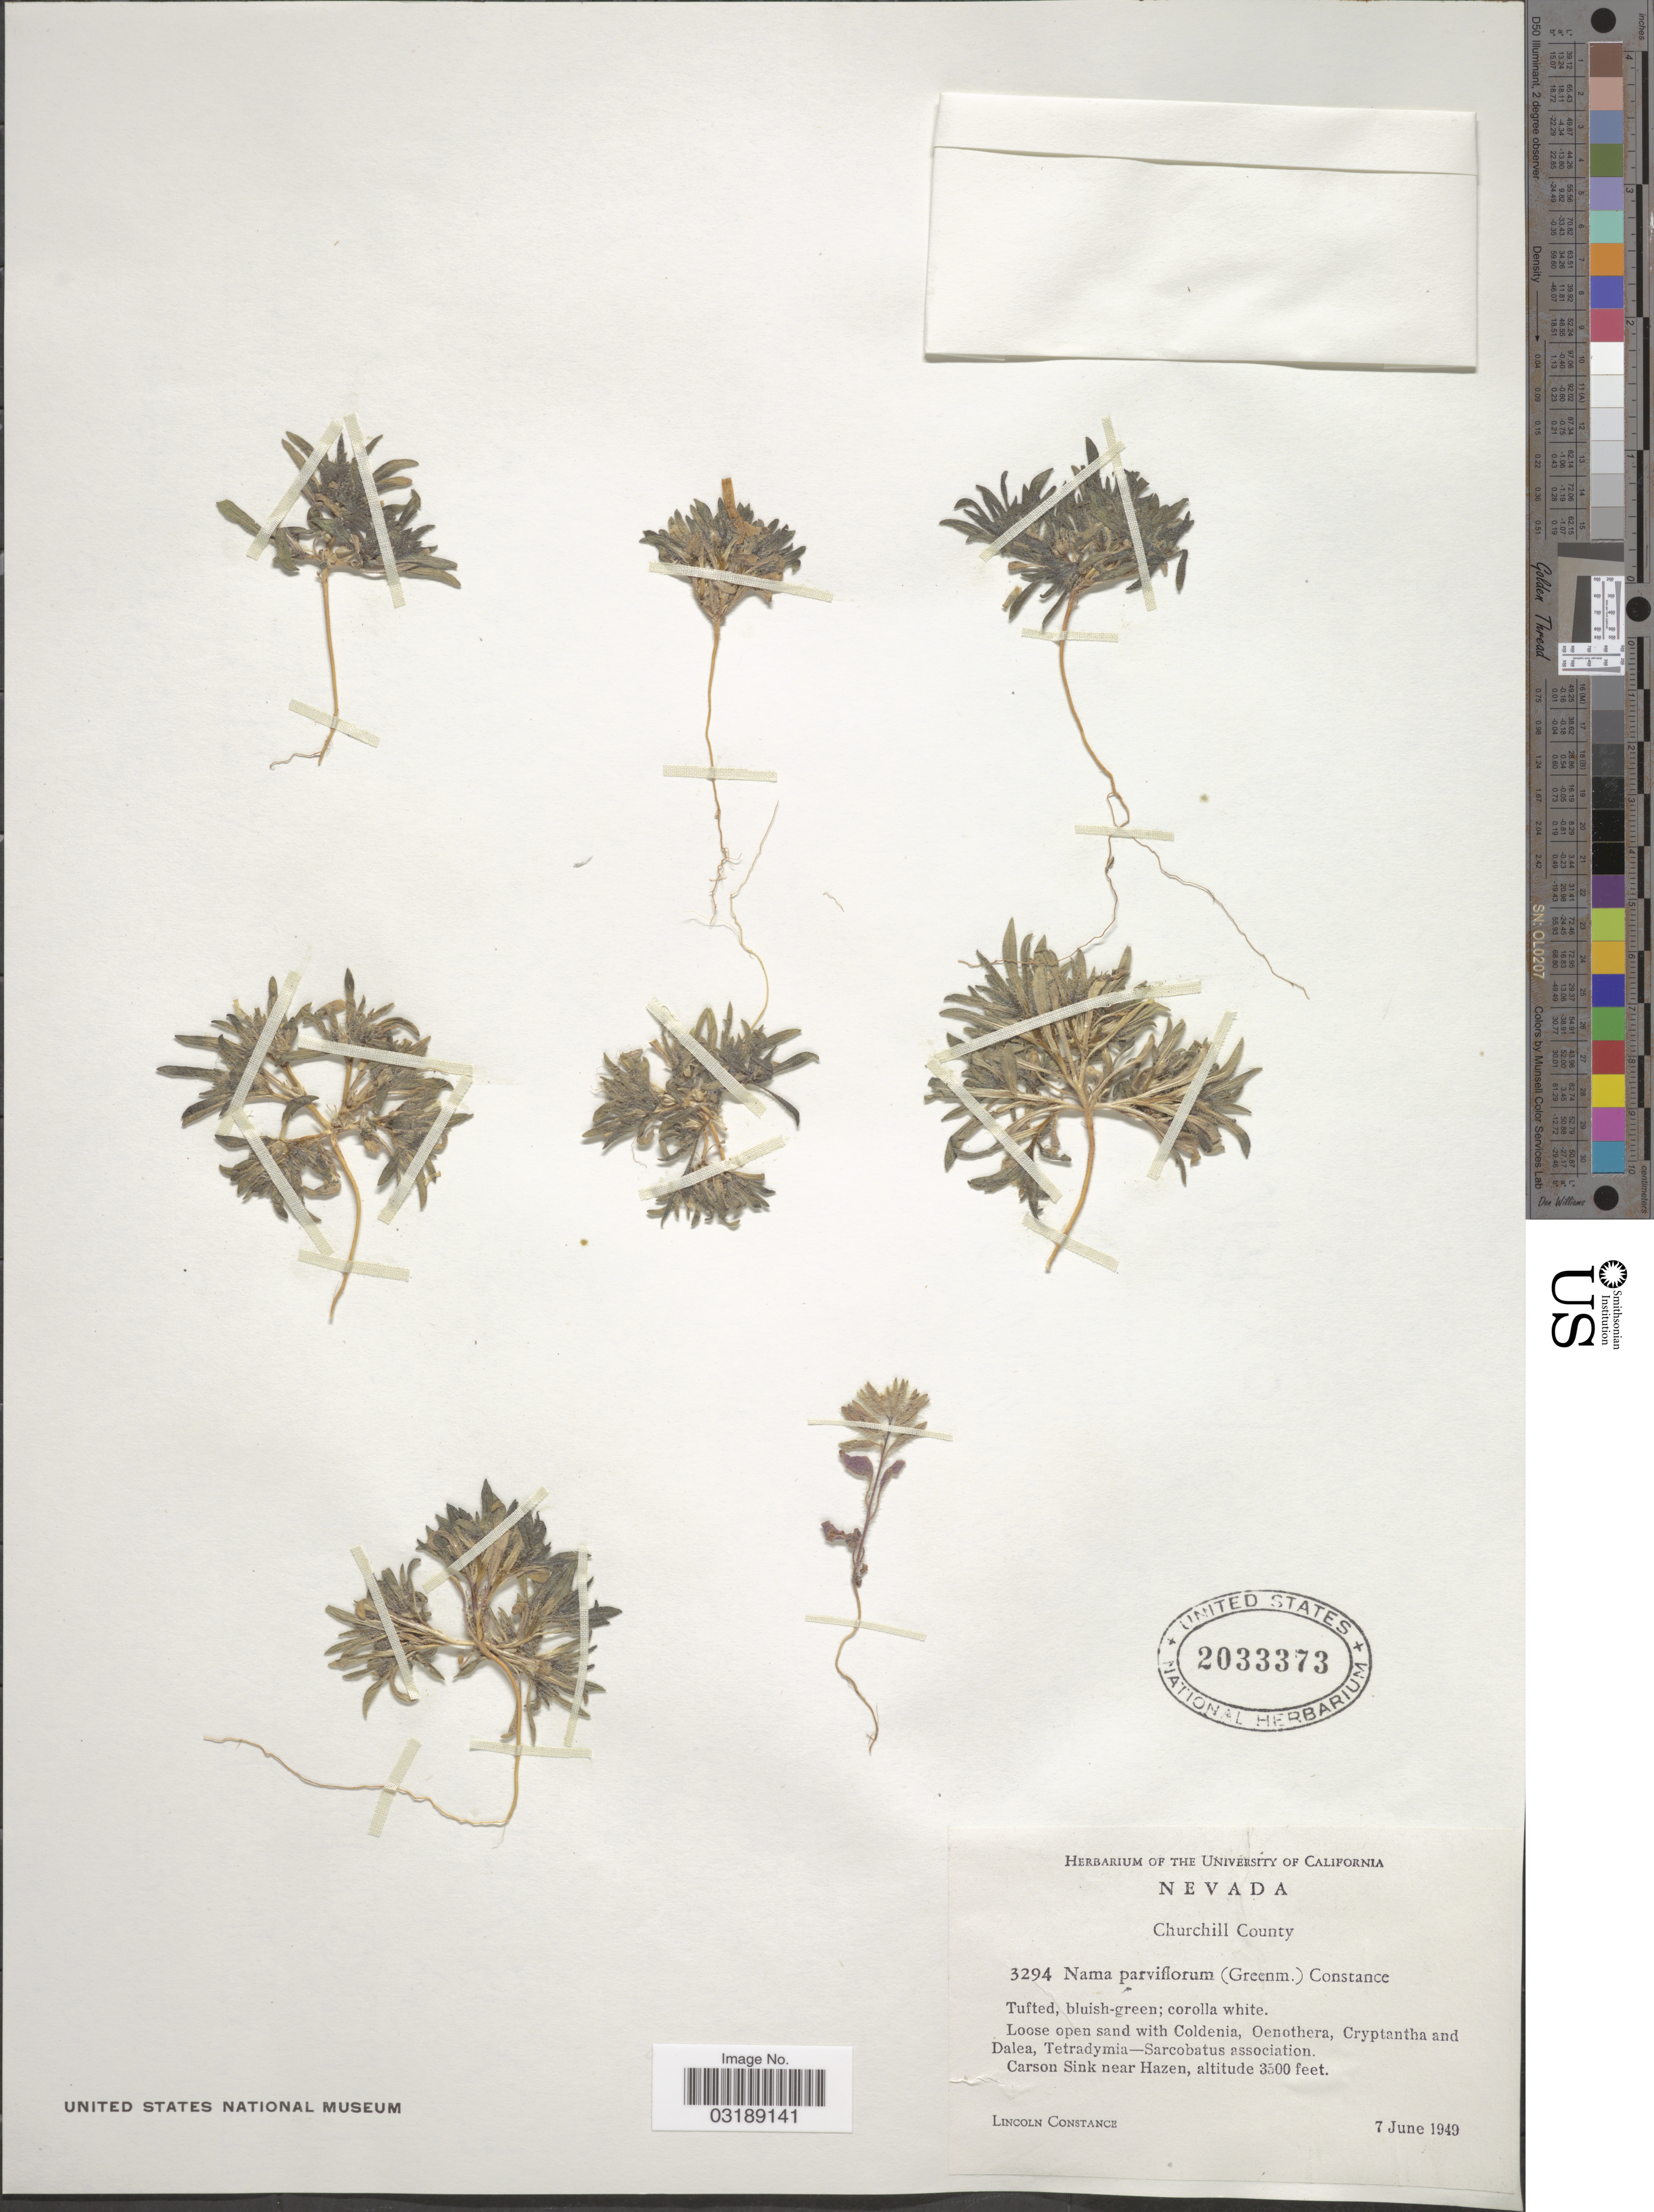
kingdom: Plantae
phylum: Tracheophyta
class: Magnoliopsida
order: Boraginales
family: Namaceae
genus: Nama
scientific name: Nama parviflora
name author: (Greenm.) Constance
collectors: L. Constance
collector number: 3294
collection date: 1949-06-07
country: United States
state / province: Nevada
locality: Churchill County, Carson Sink near Hazen.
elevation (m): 1067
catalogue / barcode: US 2033373